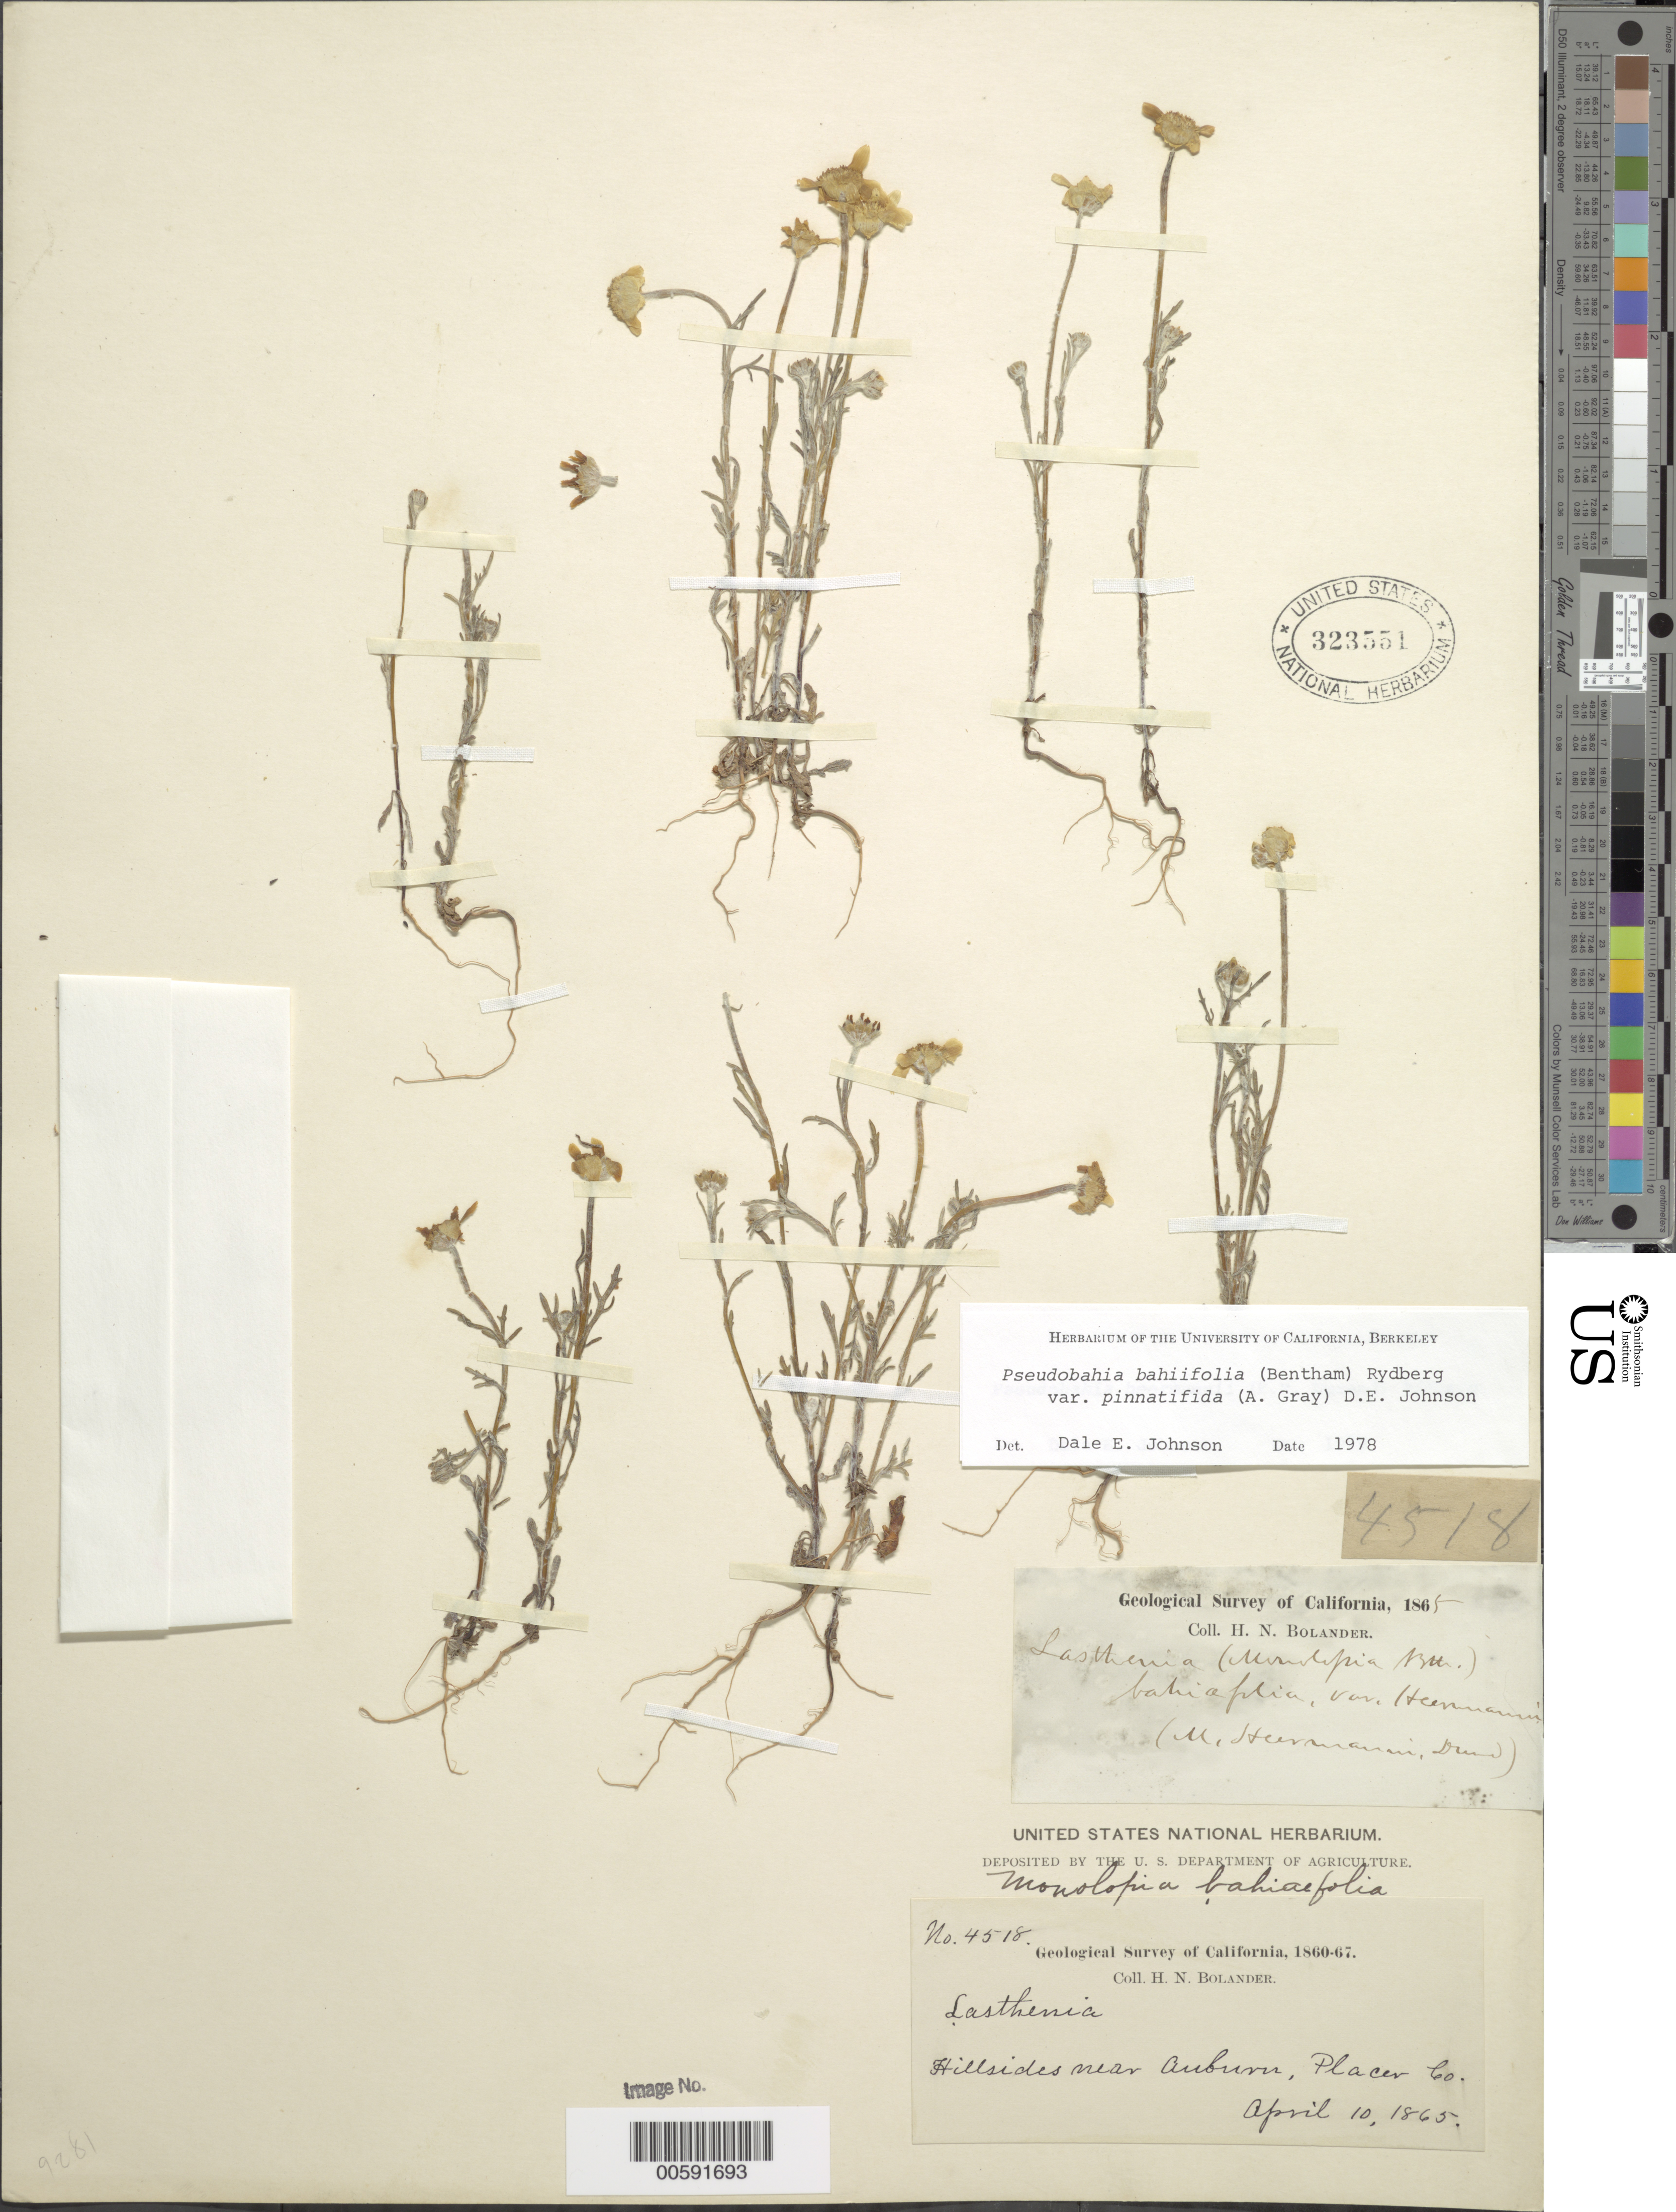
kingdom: Plantae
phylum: Tracheophyta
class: Magnoliopsida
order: Asterales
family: Asteraceae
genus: Pseudobahia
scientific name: Pseudobahia bahiifolia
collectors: H. Bolander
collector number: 4518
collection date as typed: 10 Apr 1865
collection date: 1865-04-10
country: United States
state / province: California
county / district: Placer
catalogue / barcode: US 323551